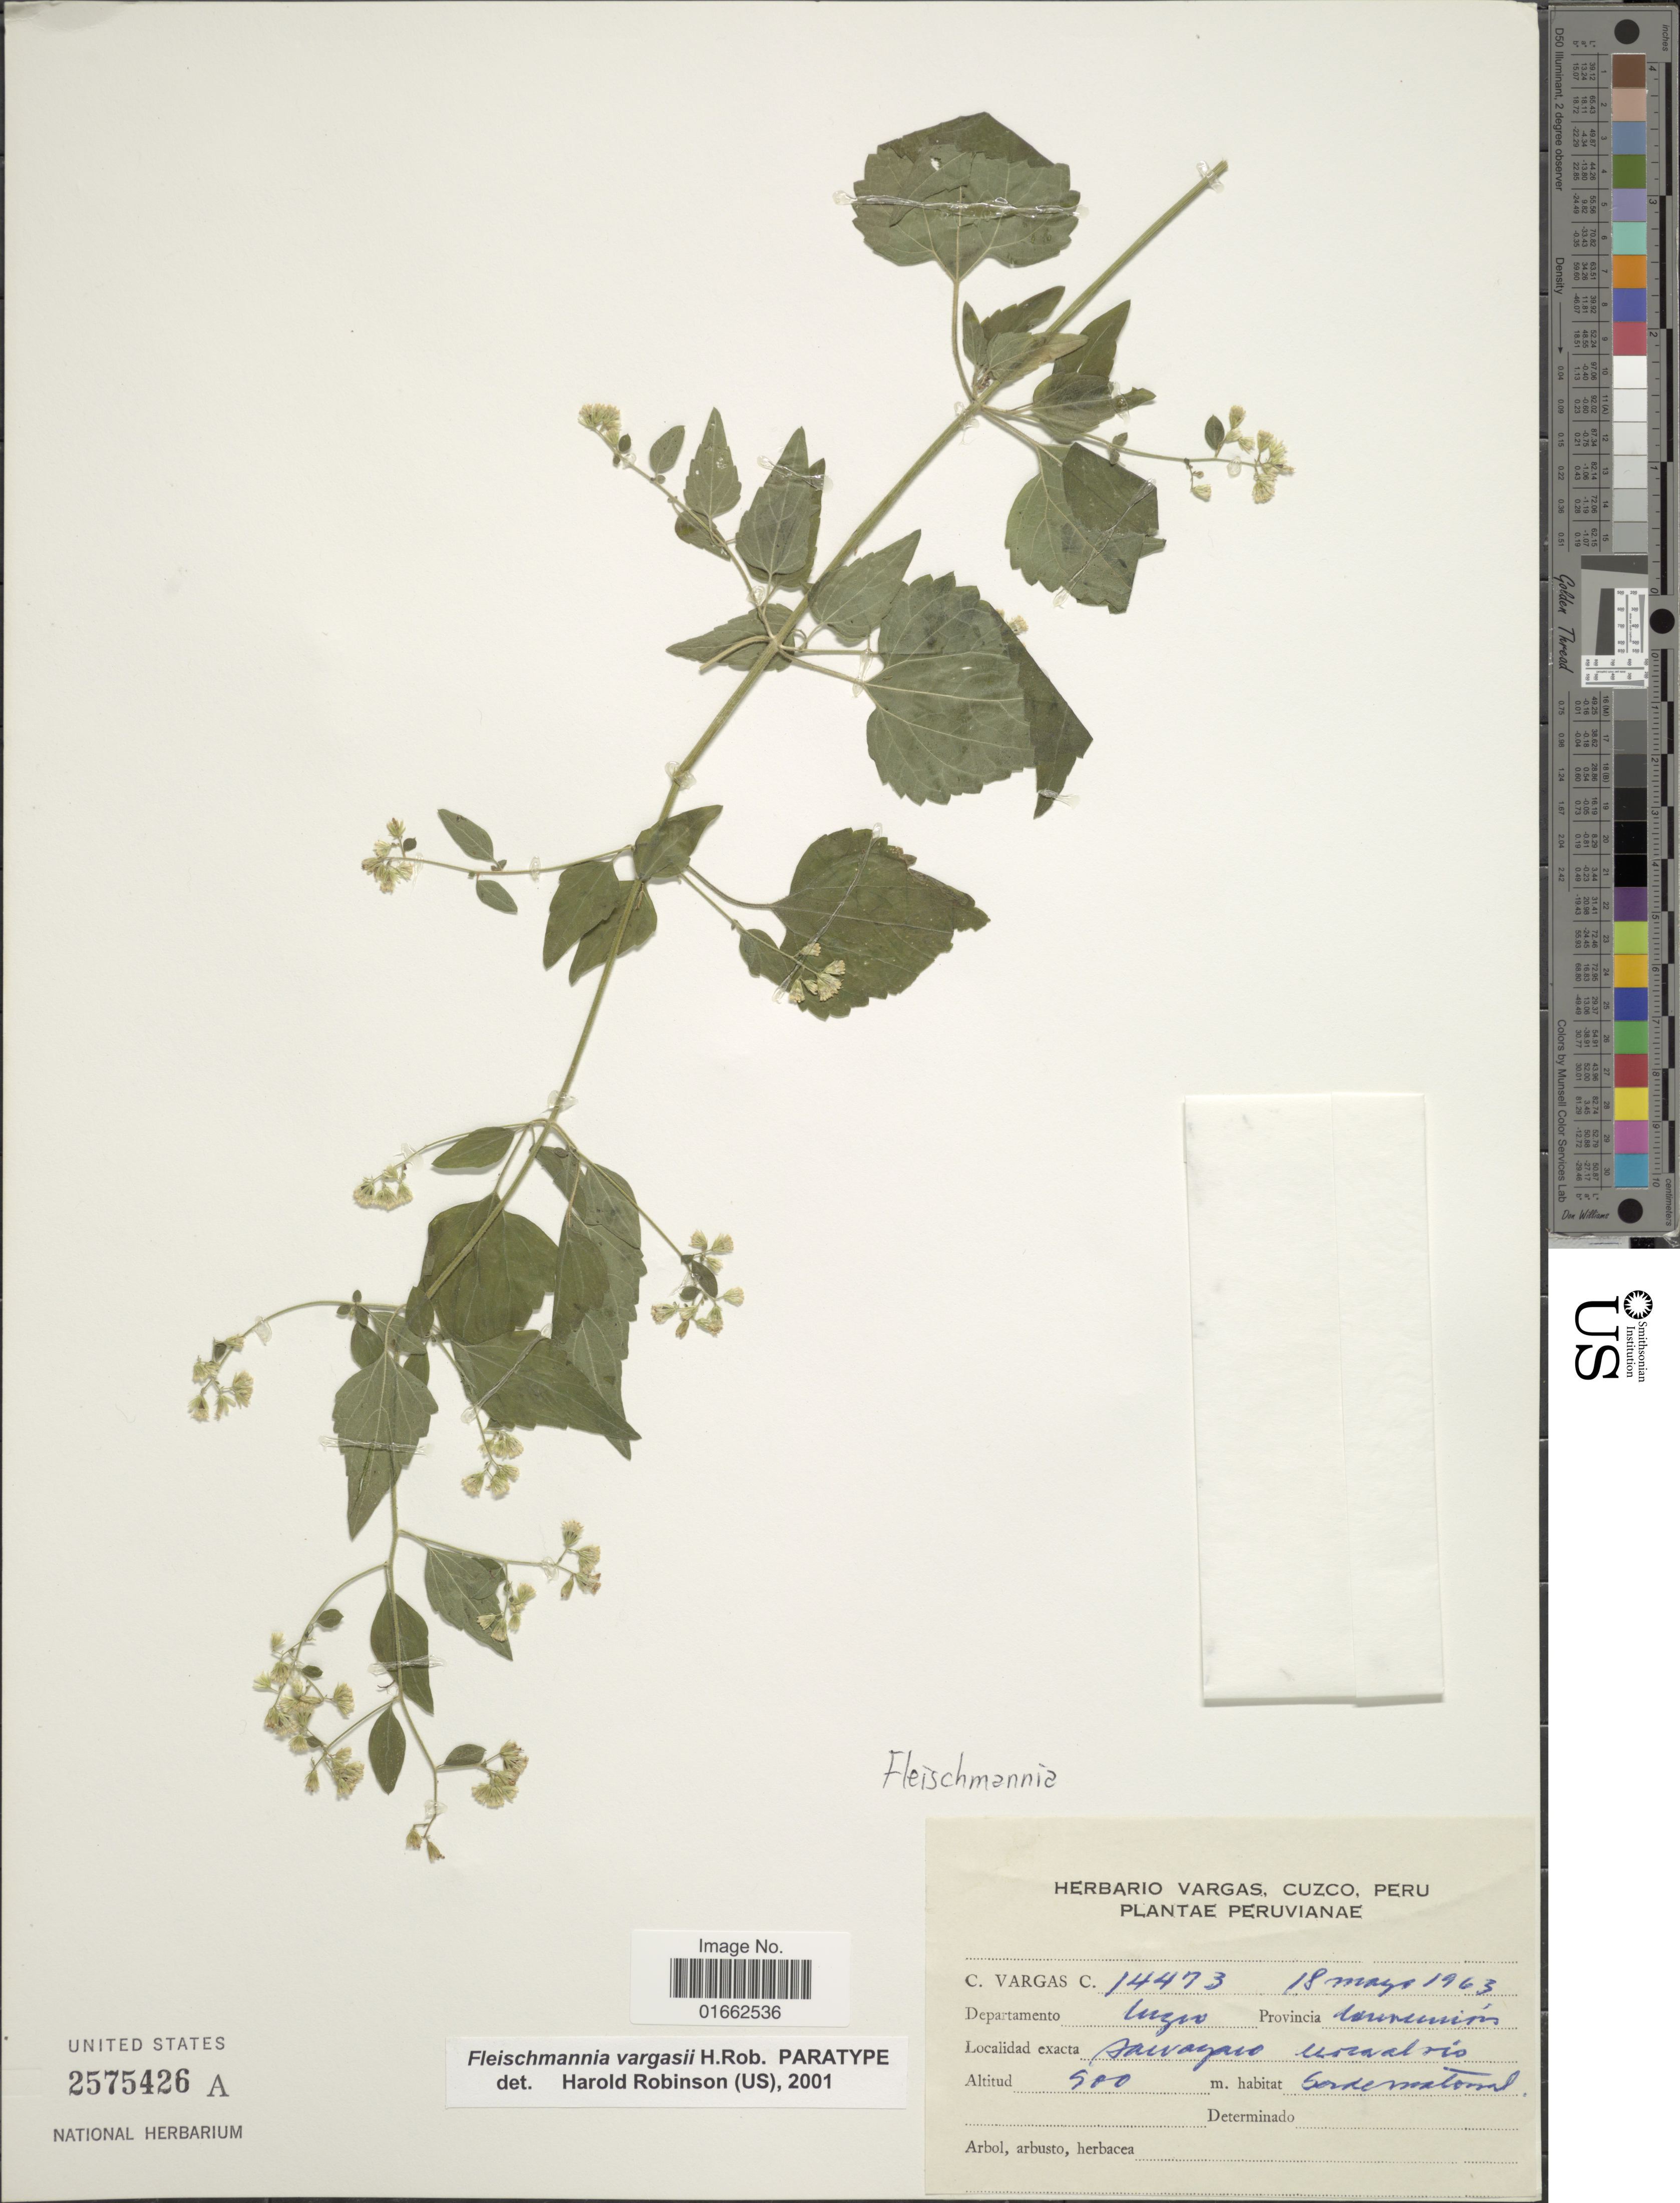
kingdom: Plantae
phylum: Tracheophyta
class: Magnoliopsida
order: Asterales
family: Asteraceae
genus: Fleischmannia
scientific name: Fleischmannia vargasii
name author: H. Rob.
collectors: C. Vargas Calderón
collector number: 14473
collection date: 1963-05-18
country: Peru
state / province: Cusco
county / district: La Convención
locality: Sahuayaco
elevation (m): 500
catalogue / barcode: US 2575426A